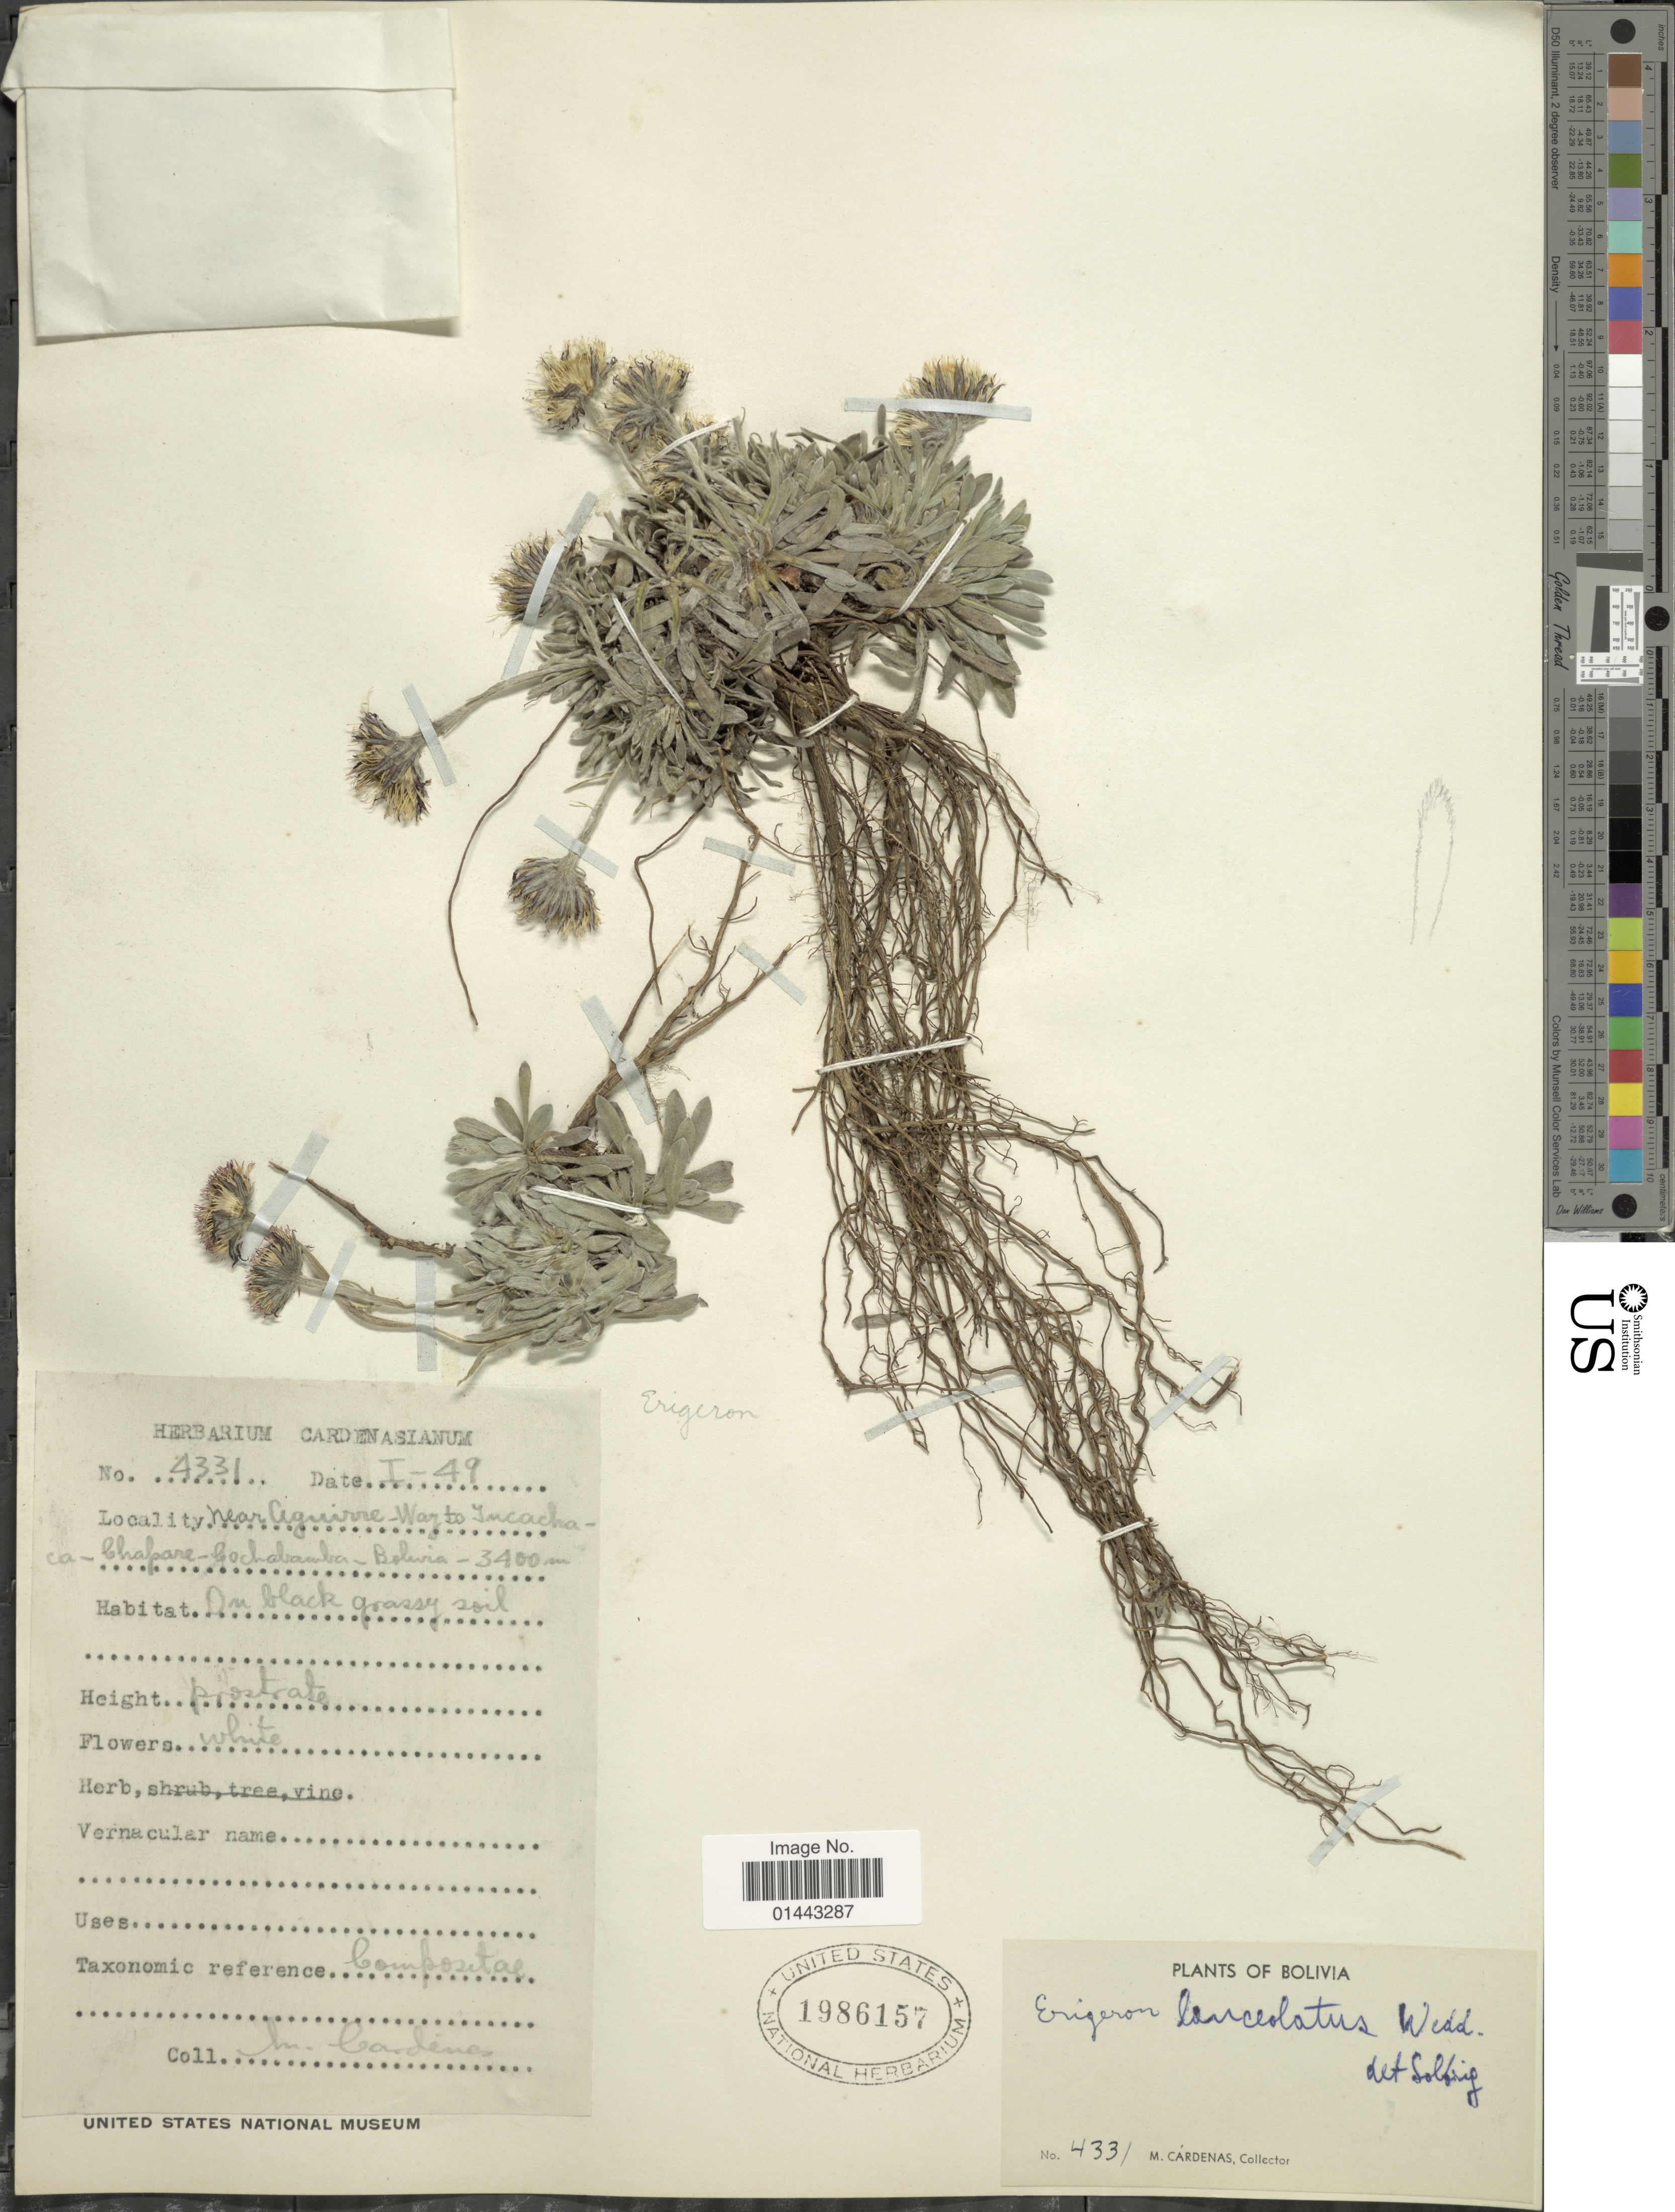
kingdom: Plantae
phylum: Tracheophyta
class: Magnoliopsida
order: Asterales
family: Asteraceae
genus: Erigeron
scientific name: Erigeron lanceolatus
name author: Wedd.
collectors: M. Cárdenas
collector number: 4331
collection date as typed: Transcribed d/m/y: /1/49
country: Bolivia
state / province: Cochabamba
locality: Near Ciguirre-Way to Incachaca-Chapare-Cochabamba.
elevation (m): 3400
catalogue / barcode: US 1986157